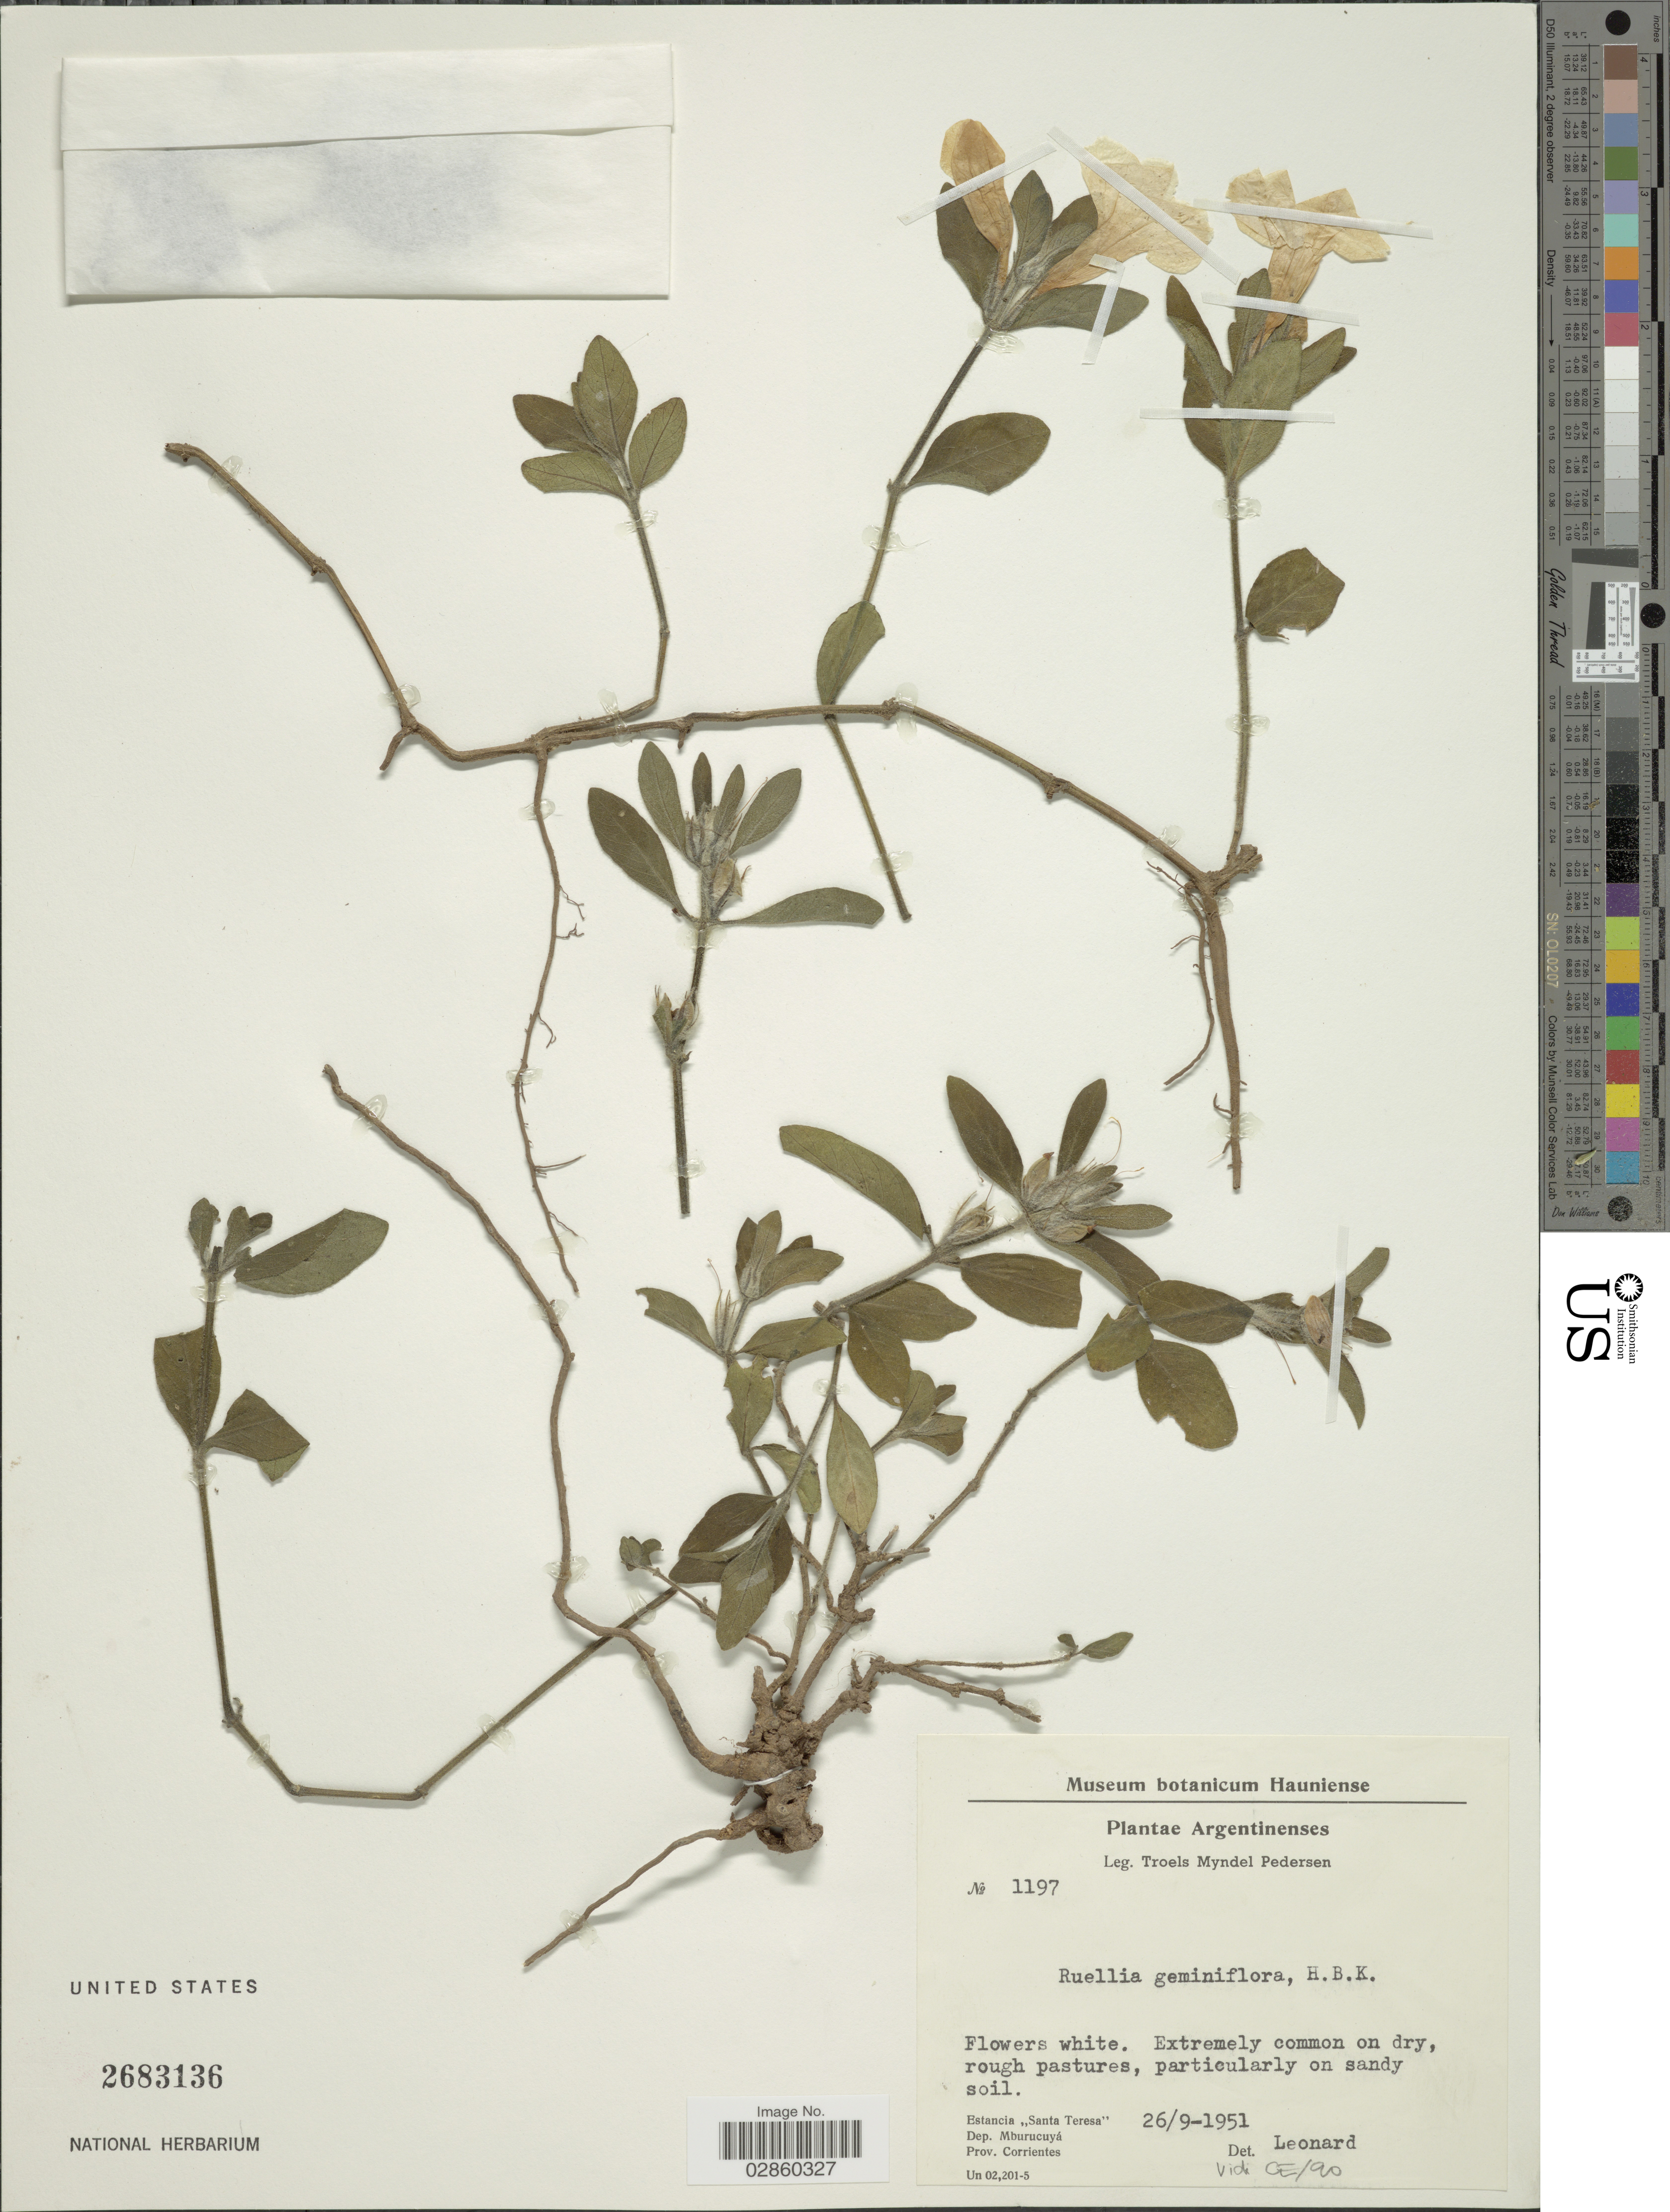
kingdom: Plantae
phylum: Tracheophyta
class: Magnoliopsida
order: Lamiales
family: Acanthaceae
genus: Ruellia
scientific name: Ruellia geminiflora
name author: Kunth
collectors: T. Pederson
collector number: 1197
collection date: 1951-09-26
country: Argentina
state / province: Corrientes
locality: Estancia "Santa Teresa", Dep. Mburucuyá.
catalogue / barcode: US 2683136